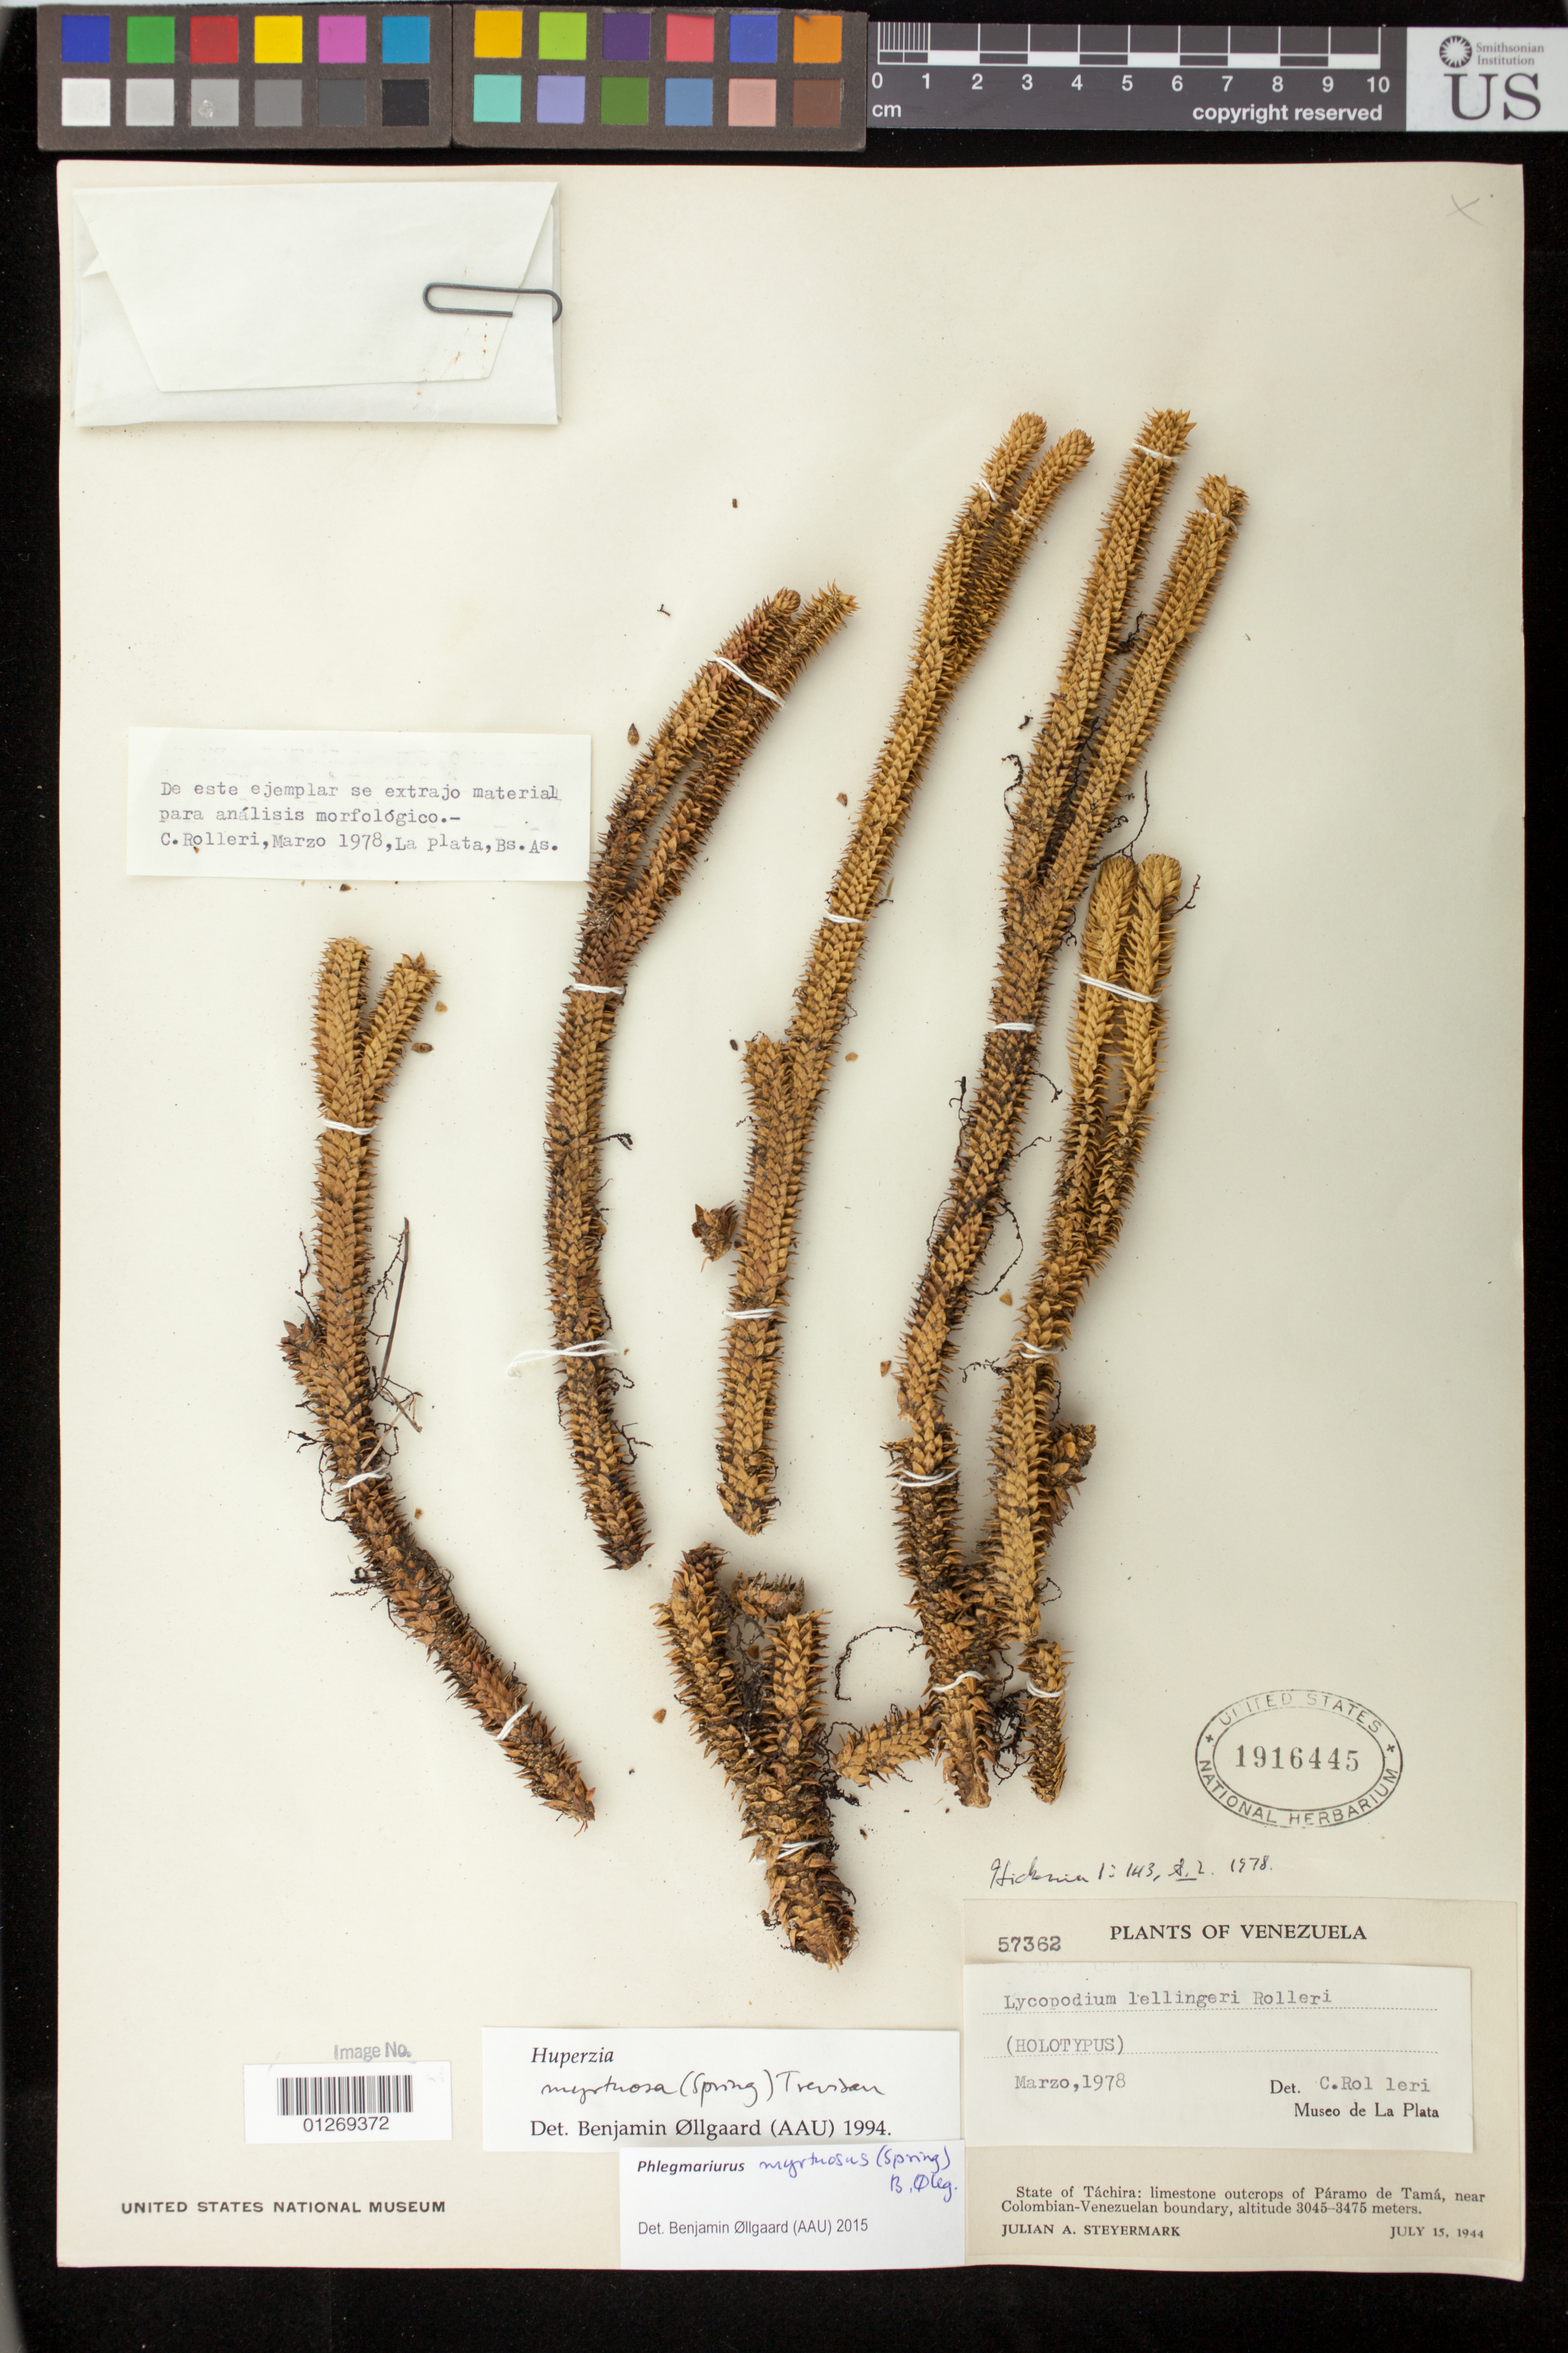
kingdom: Plantae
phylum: Tracheophyta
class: Lycopodiopsida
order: Lycopodiales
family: Lycopodiaceae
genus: Lycopodium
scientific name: Lycopodium lellingeri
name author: Rolleri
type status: Holotype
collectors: J. Steyermark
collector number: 57362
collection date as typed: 15 Jul 1944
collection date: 1944-07-15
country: Venezuela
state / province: Tachira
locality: Paramo de Tama.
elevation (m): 3045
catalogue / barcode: US 1916445